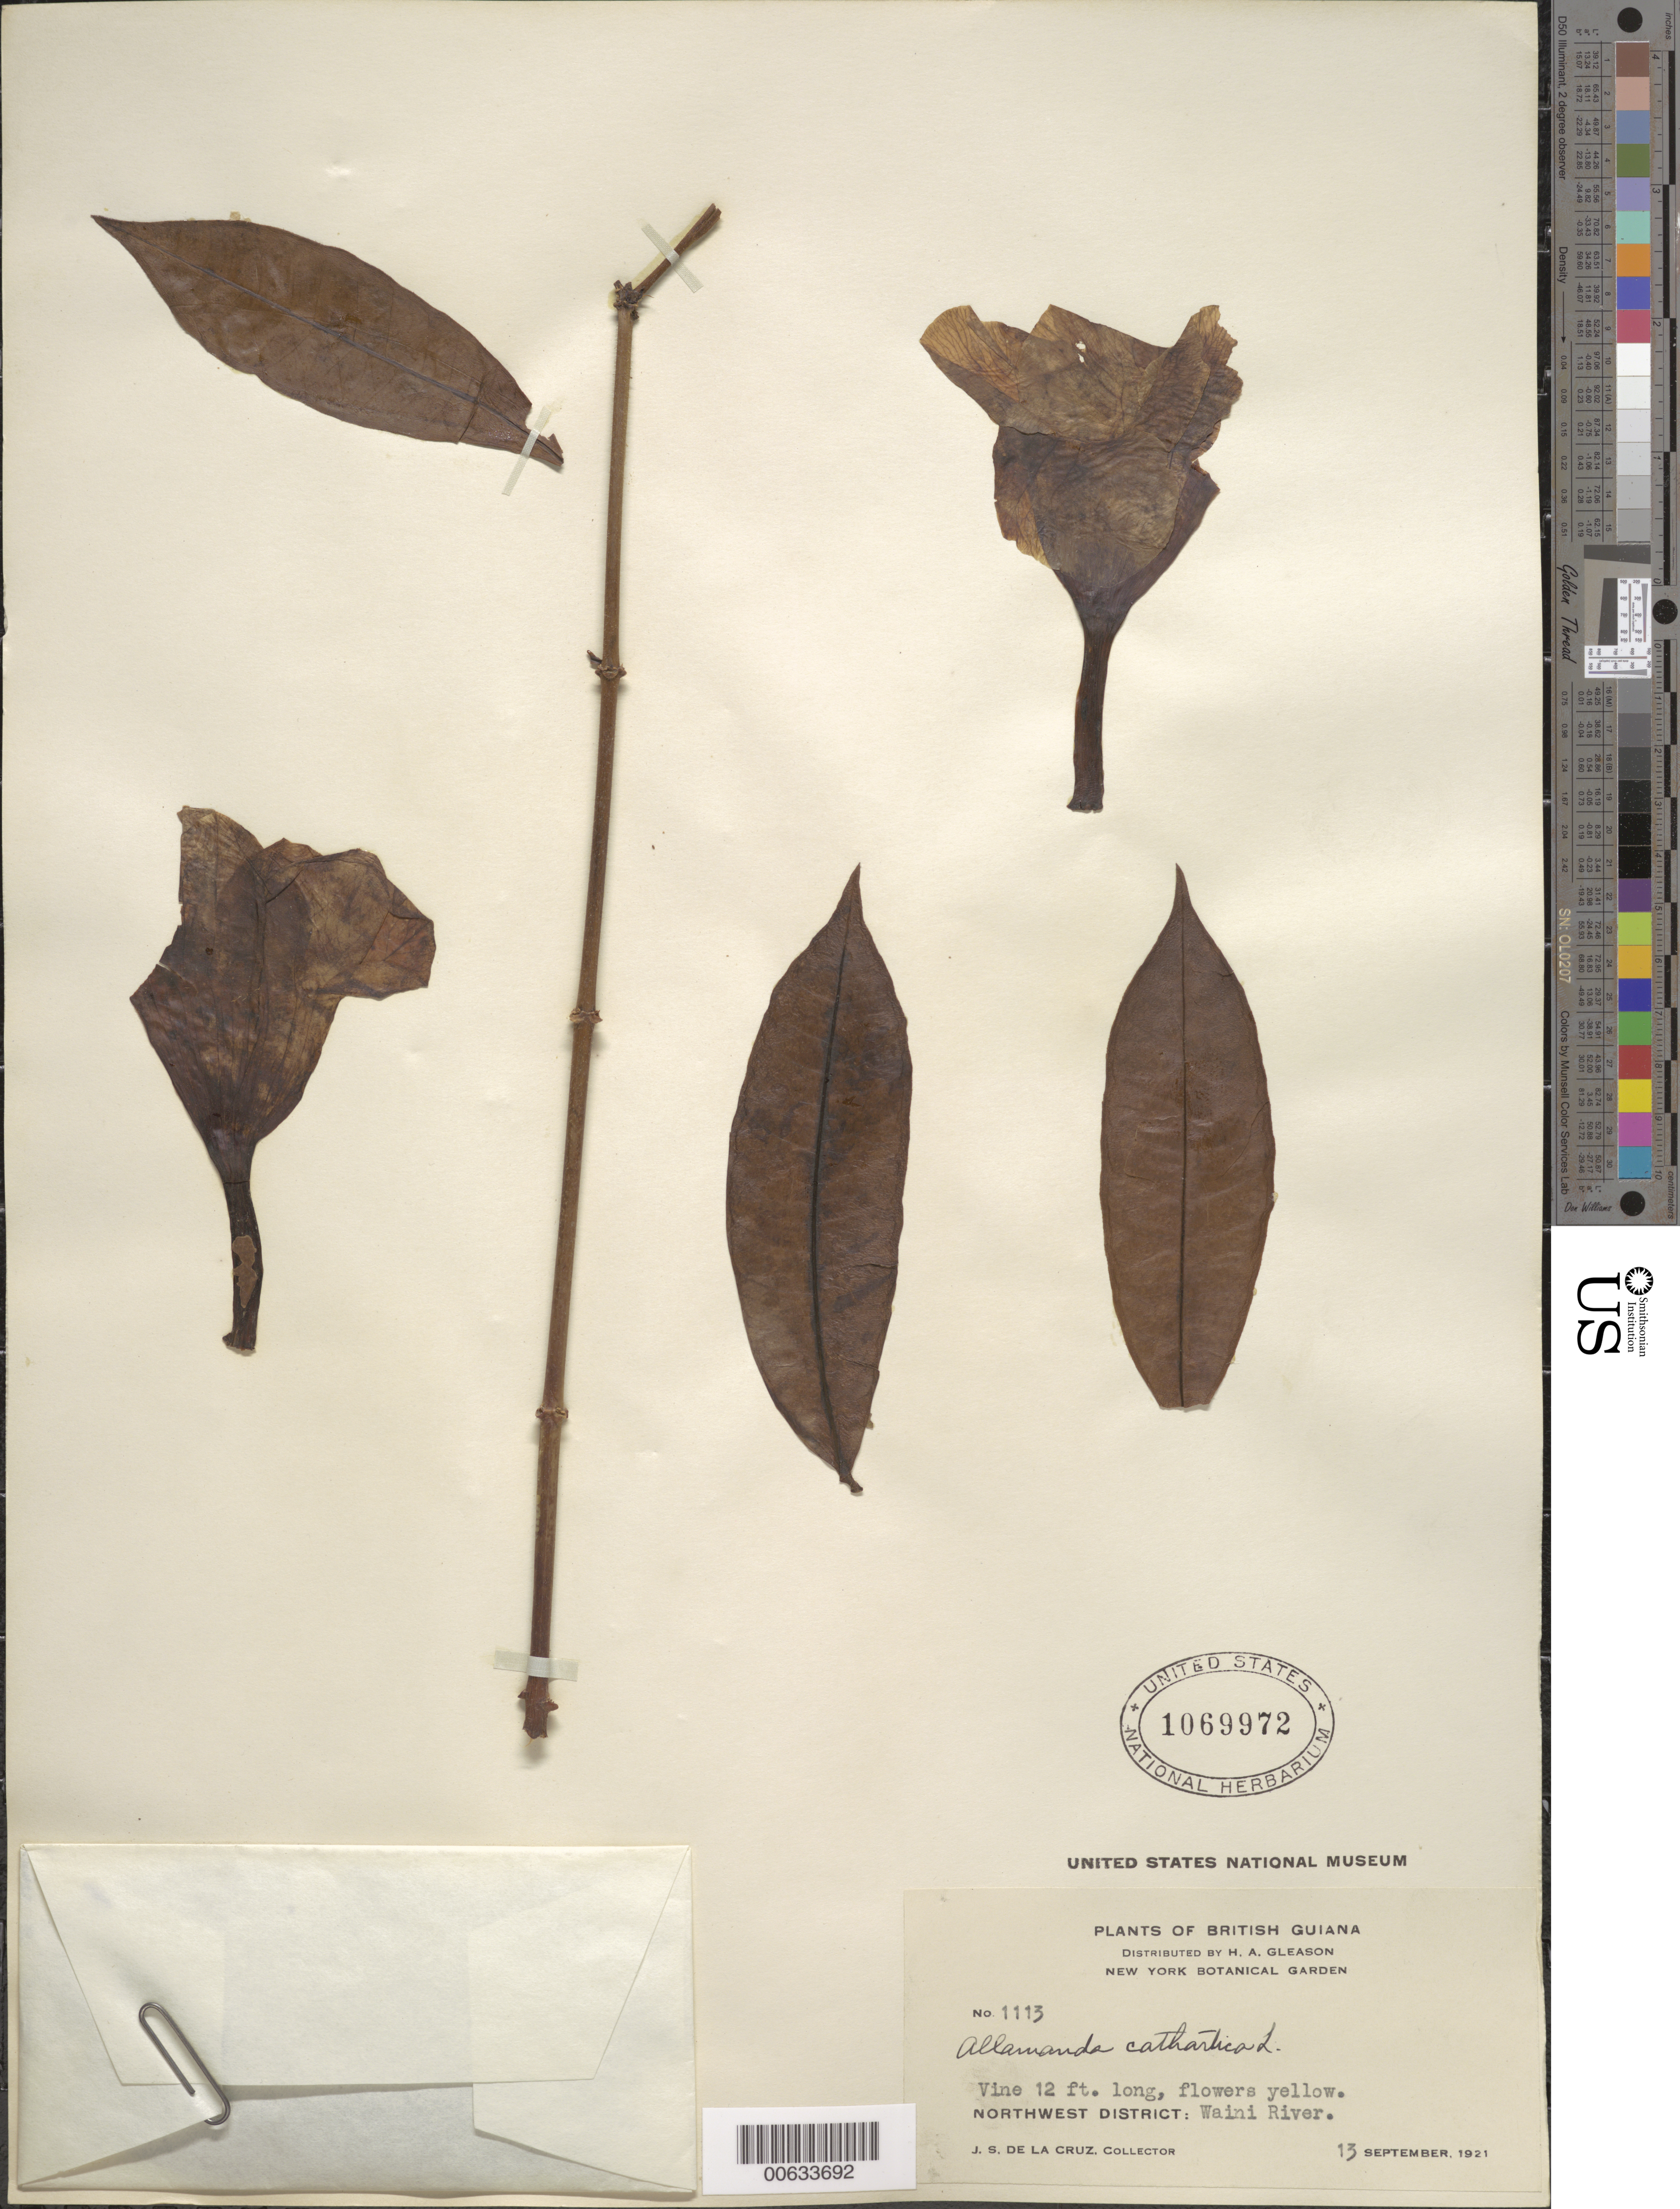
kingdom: Plantae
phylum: Tracheophyta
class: Magnoliopsida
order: Gentianales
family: Apocynaceae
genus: Allamanda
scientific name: Allamanda cathartica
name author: L.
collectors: J. S. de la Cruz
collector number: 1113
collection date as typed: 13-Sep-21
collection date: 1921-09-13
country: Guyana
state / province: Barima-Waini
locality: Waini R., NW District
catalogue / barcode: US 1069972